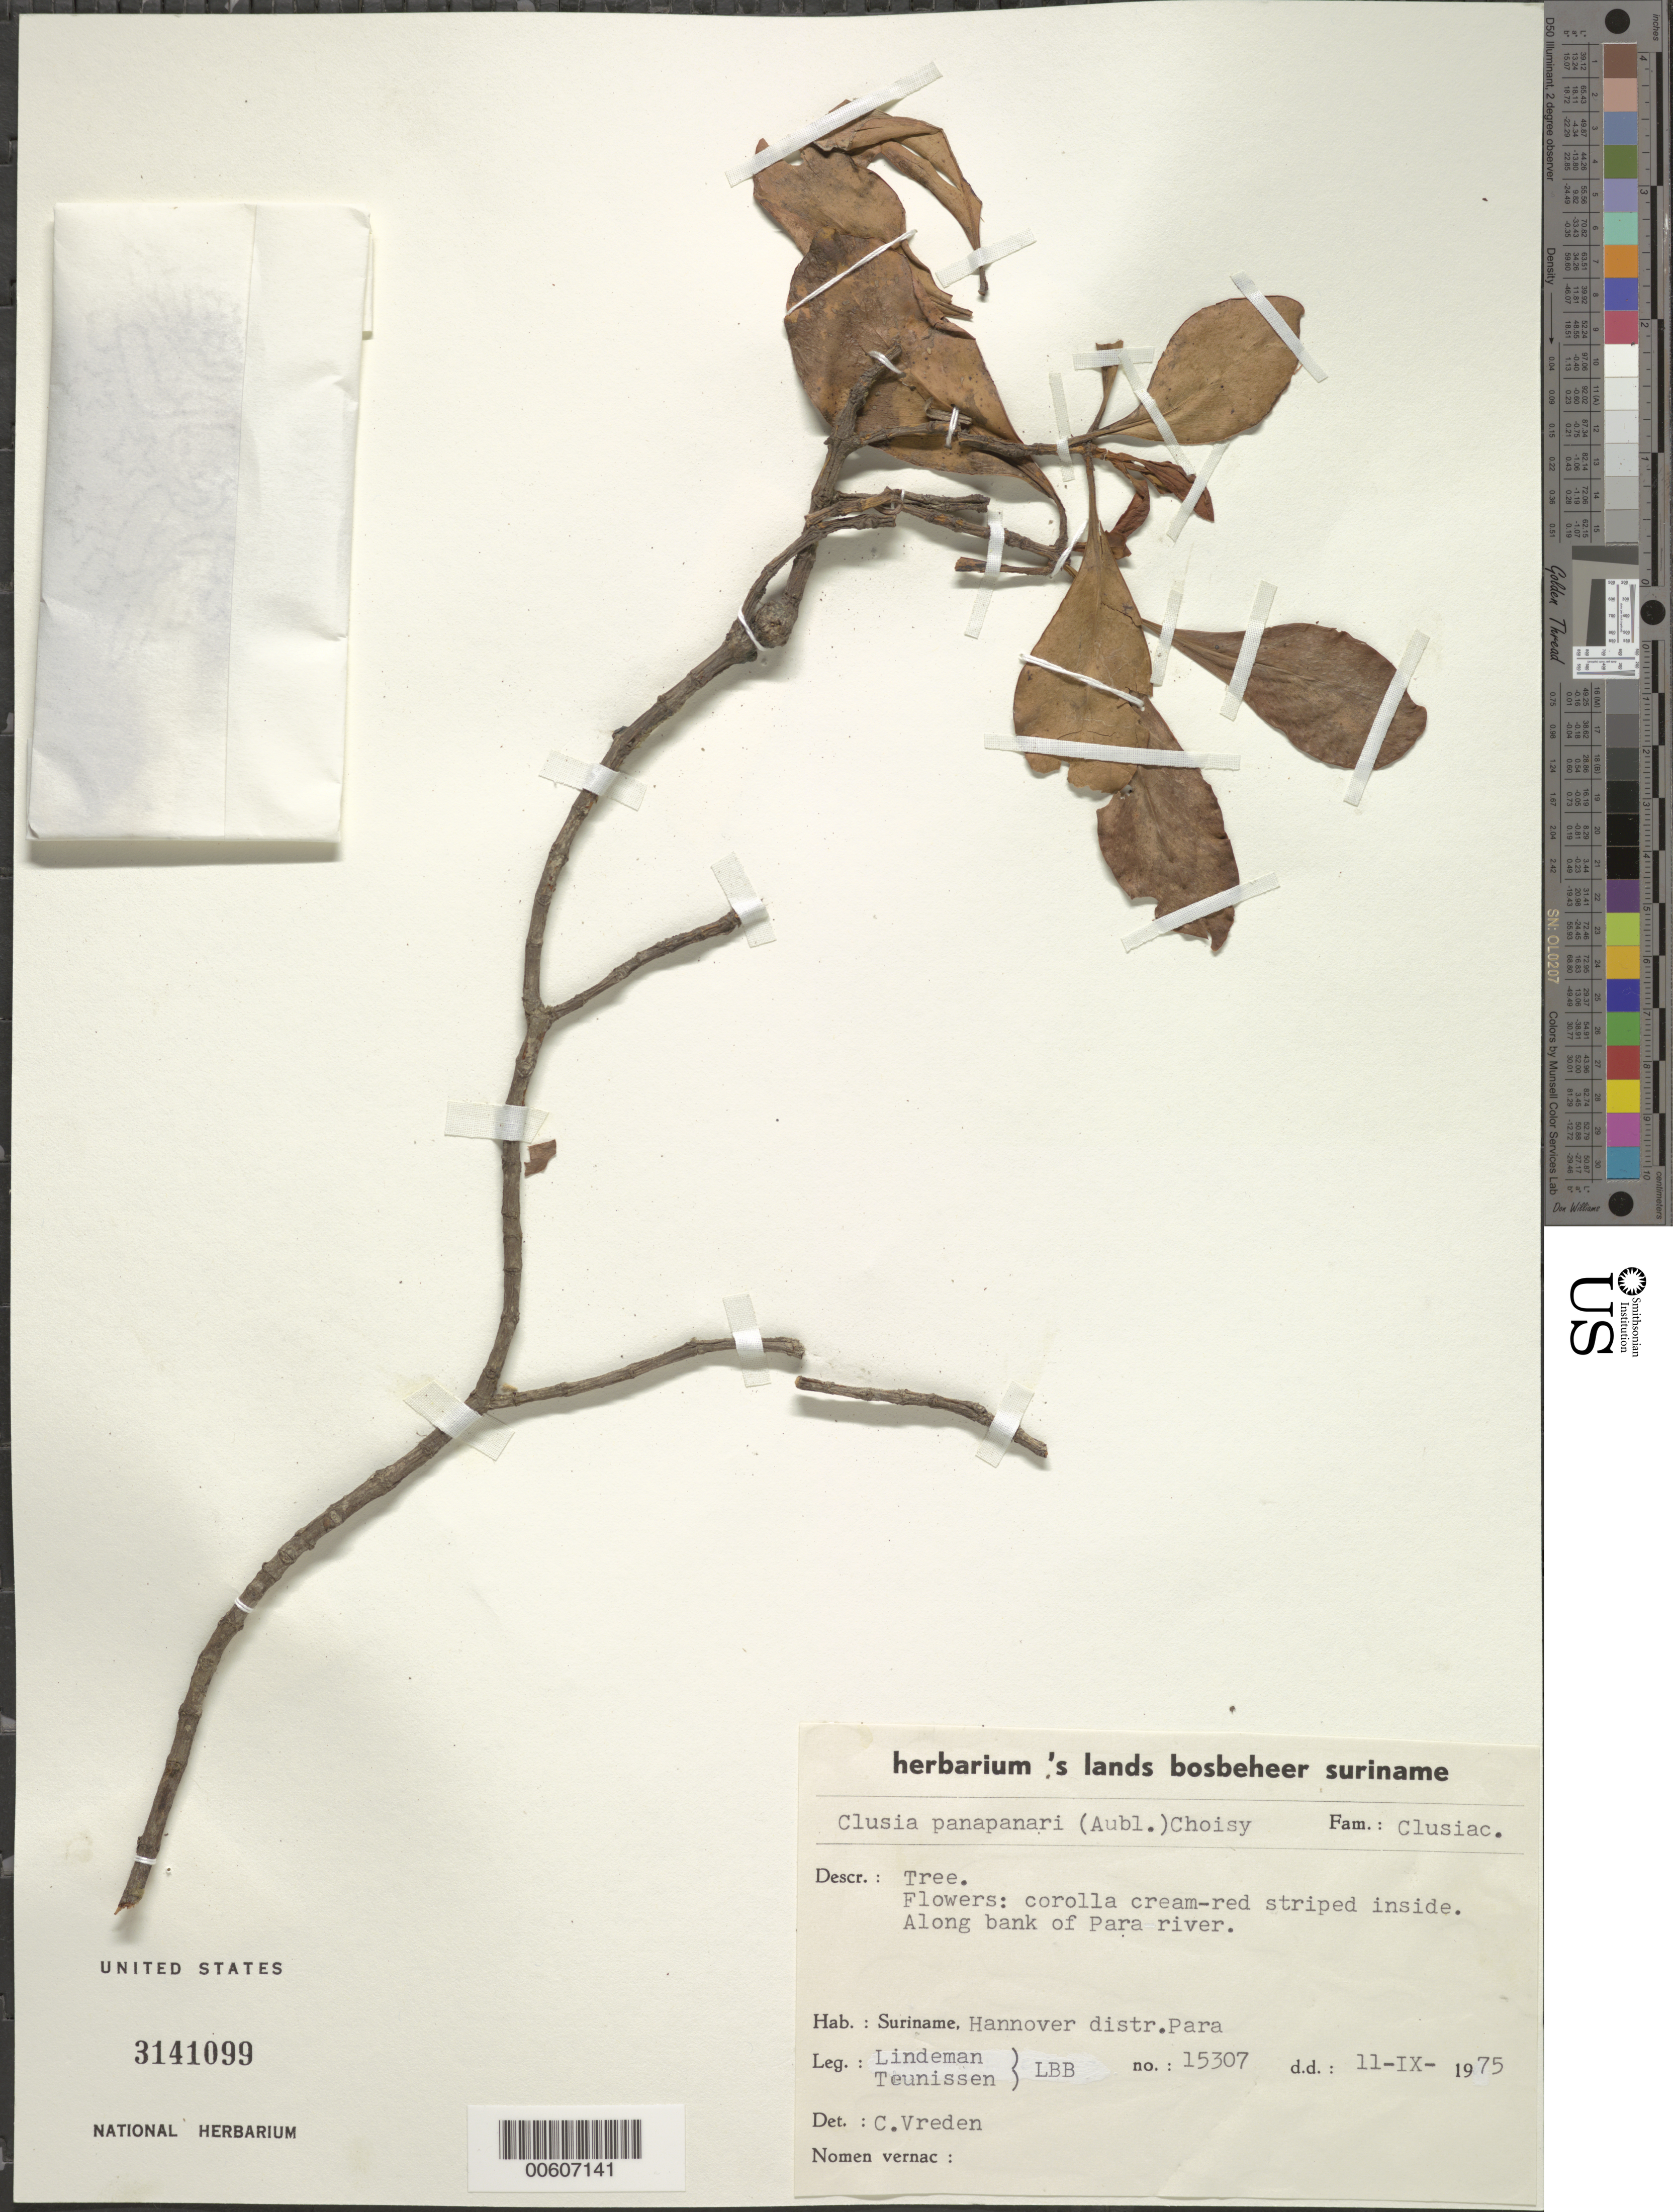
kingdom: Plantae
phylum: Tracheophyta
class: Magnoliopsida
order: Malpighiales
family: Clusiaceae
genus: Clusia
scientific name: Clusia panapanari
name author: (Aubl.) Choisy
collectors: J. C. Lindeman & -. Teunissen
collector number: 75 15307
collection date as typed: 11-Sep-75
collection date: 1975-09-11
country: Suriname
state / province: Para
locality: Hannover [=Zanderij], along Para river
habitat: Along banks of river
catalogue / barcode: US 3141099